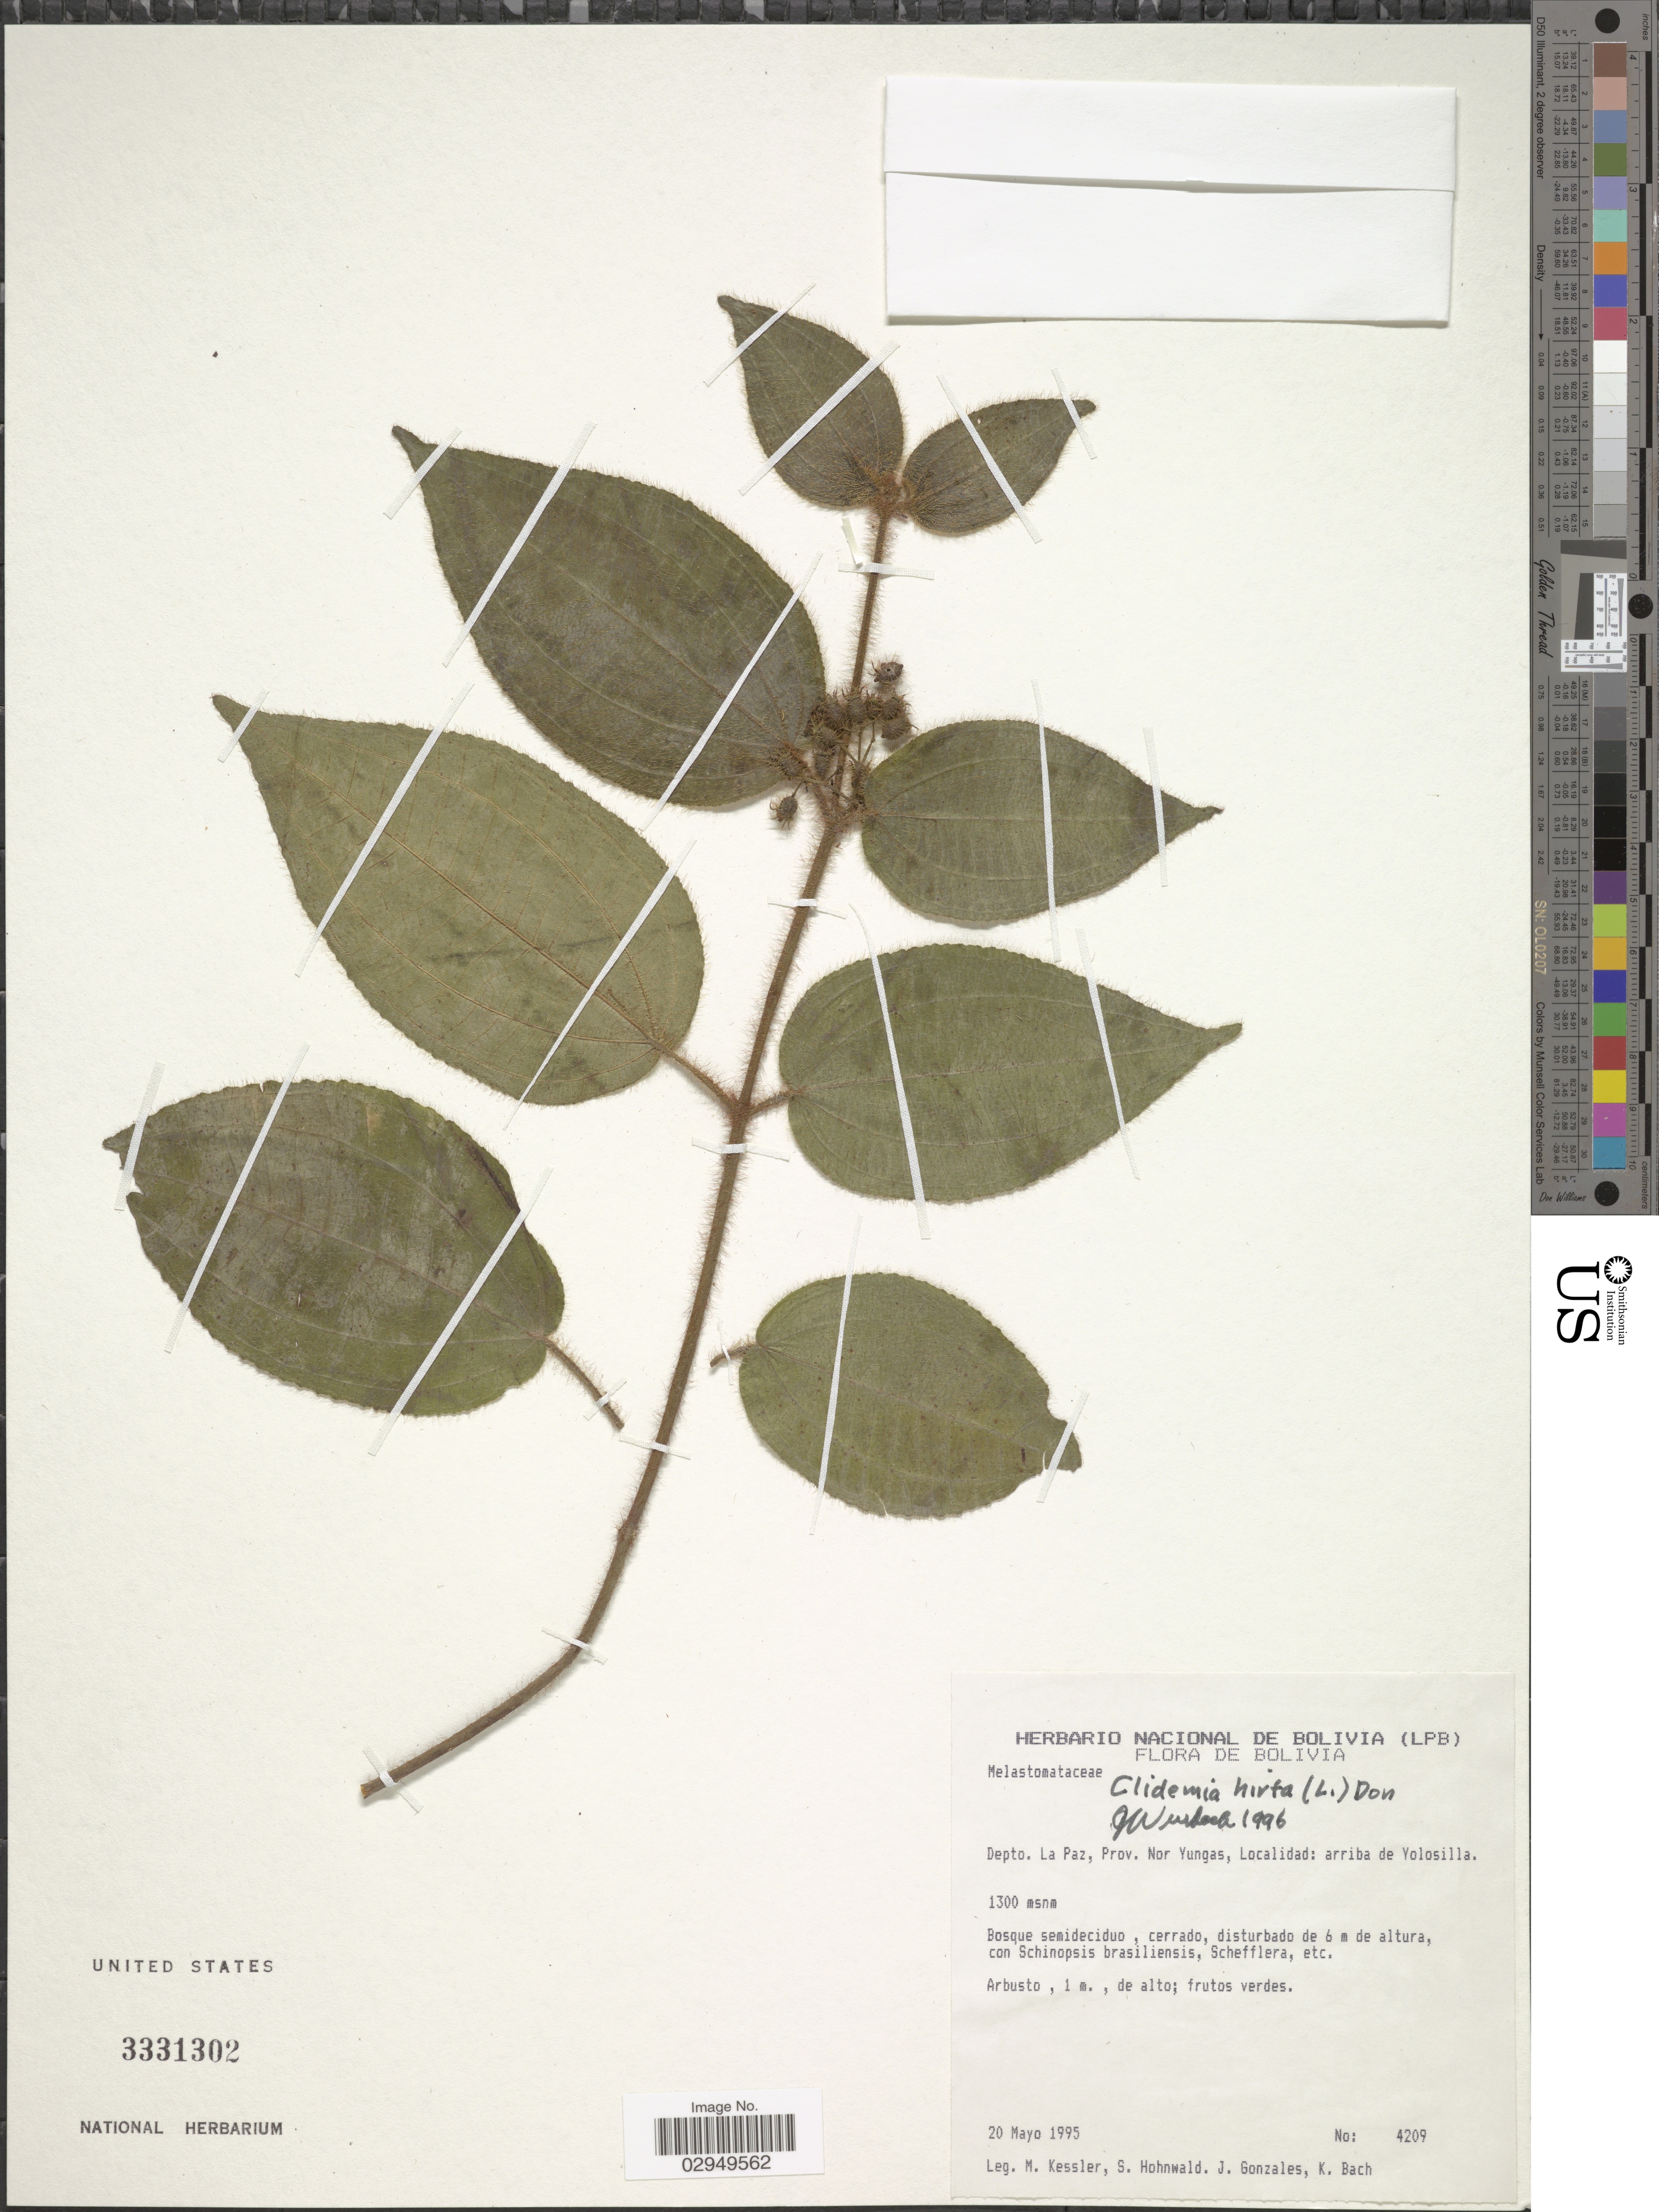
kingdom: Plantae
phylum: Tracheophyta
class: Magnoliopsida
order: Myrtales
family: Melastomataceae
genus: Clidemia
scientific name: Clidemia hirta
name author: (L.) D. Don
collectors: M. Kessler, S. Hohnwald, J. Gonzales & K. Bach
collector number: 4209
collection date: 1995-05-20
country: Bolivia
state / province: La Paz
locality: Depto. La Paz, Prov. Nor Yungas, arriba de Yolosilla.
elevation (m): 1300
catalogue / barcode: US 3331302